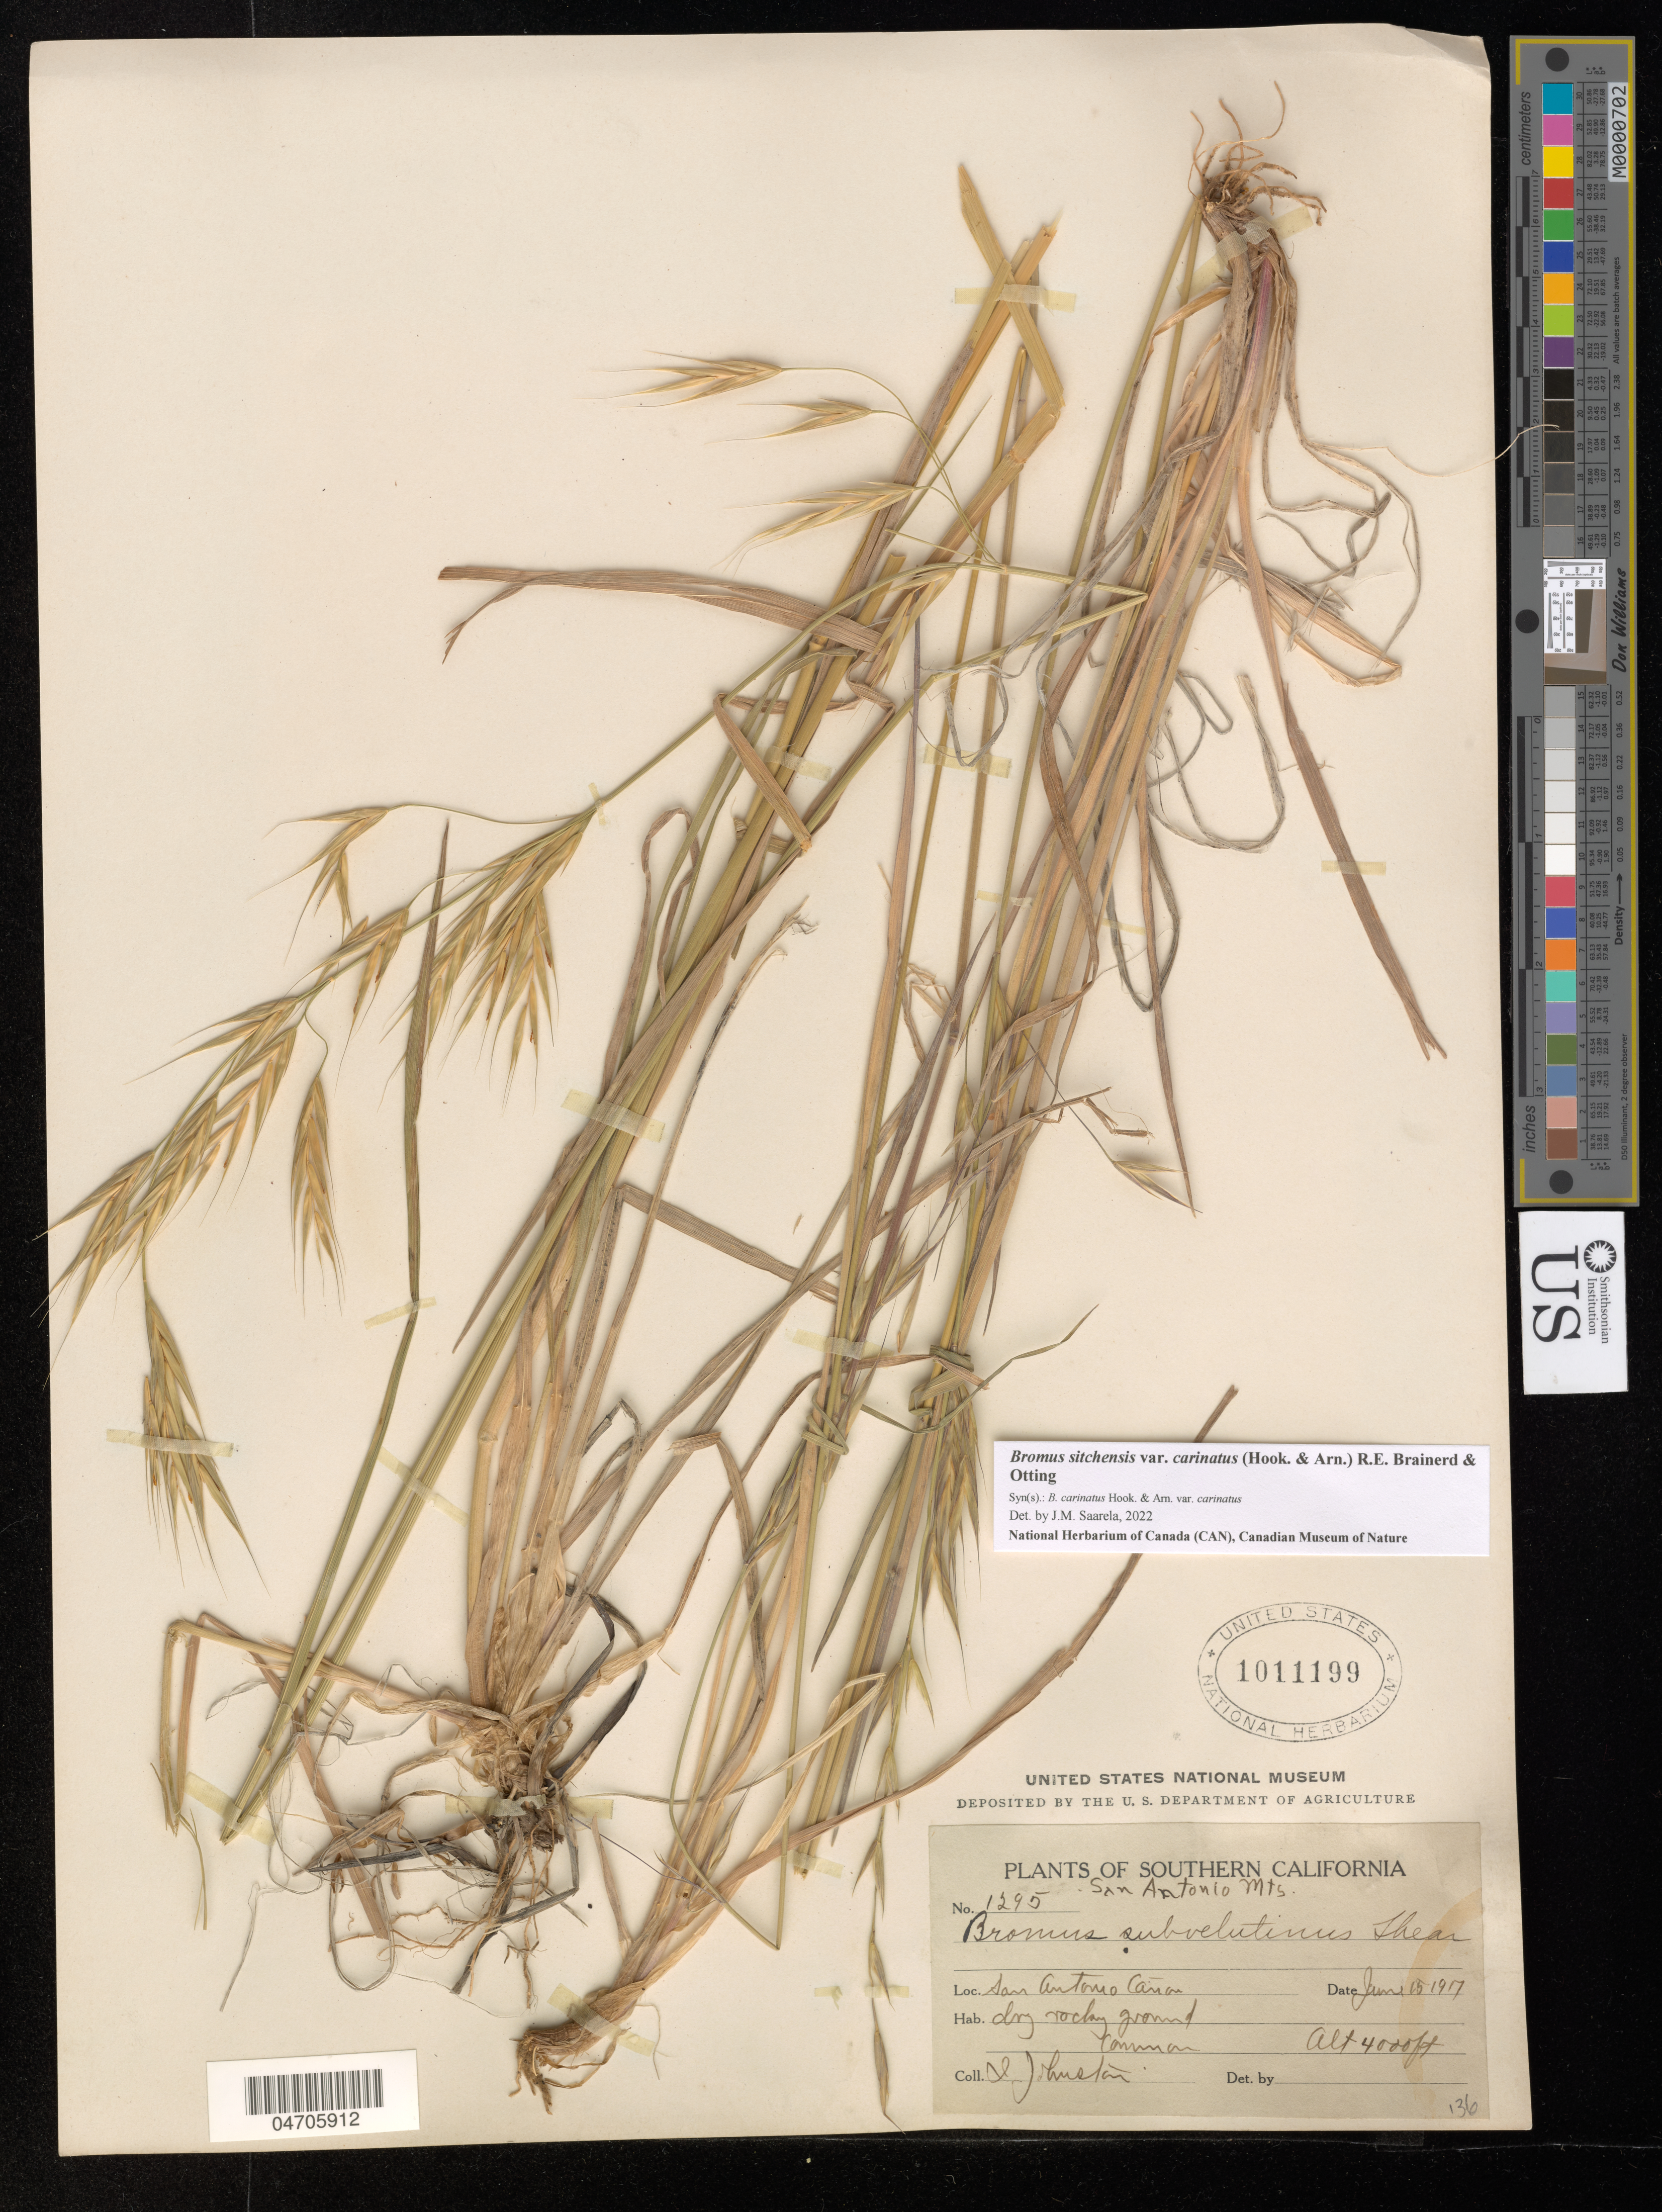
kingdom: Plantae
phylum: Tracheophyta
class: Liliopsida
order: Poales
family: Poaceae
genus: Bromus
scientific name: Bromus sitchensis var. polyanthus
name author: (Scribn. ex Shear) R.E. Brainerd & Otting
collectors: I. Johnston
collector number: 1295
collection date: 1917-06-15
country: United States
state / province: California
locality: Southern California. San Antonio Mts. San Antonio Cañon.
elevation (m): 1219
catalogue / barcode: US 1011199